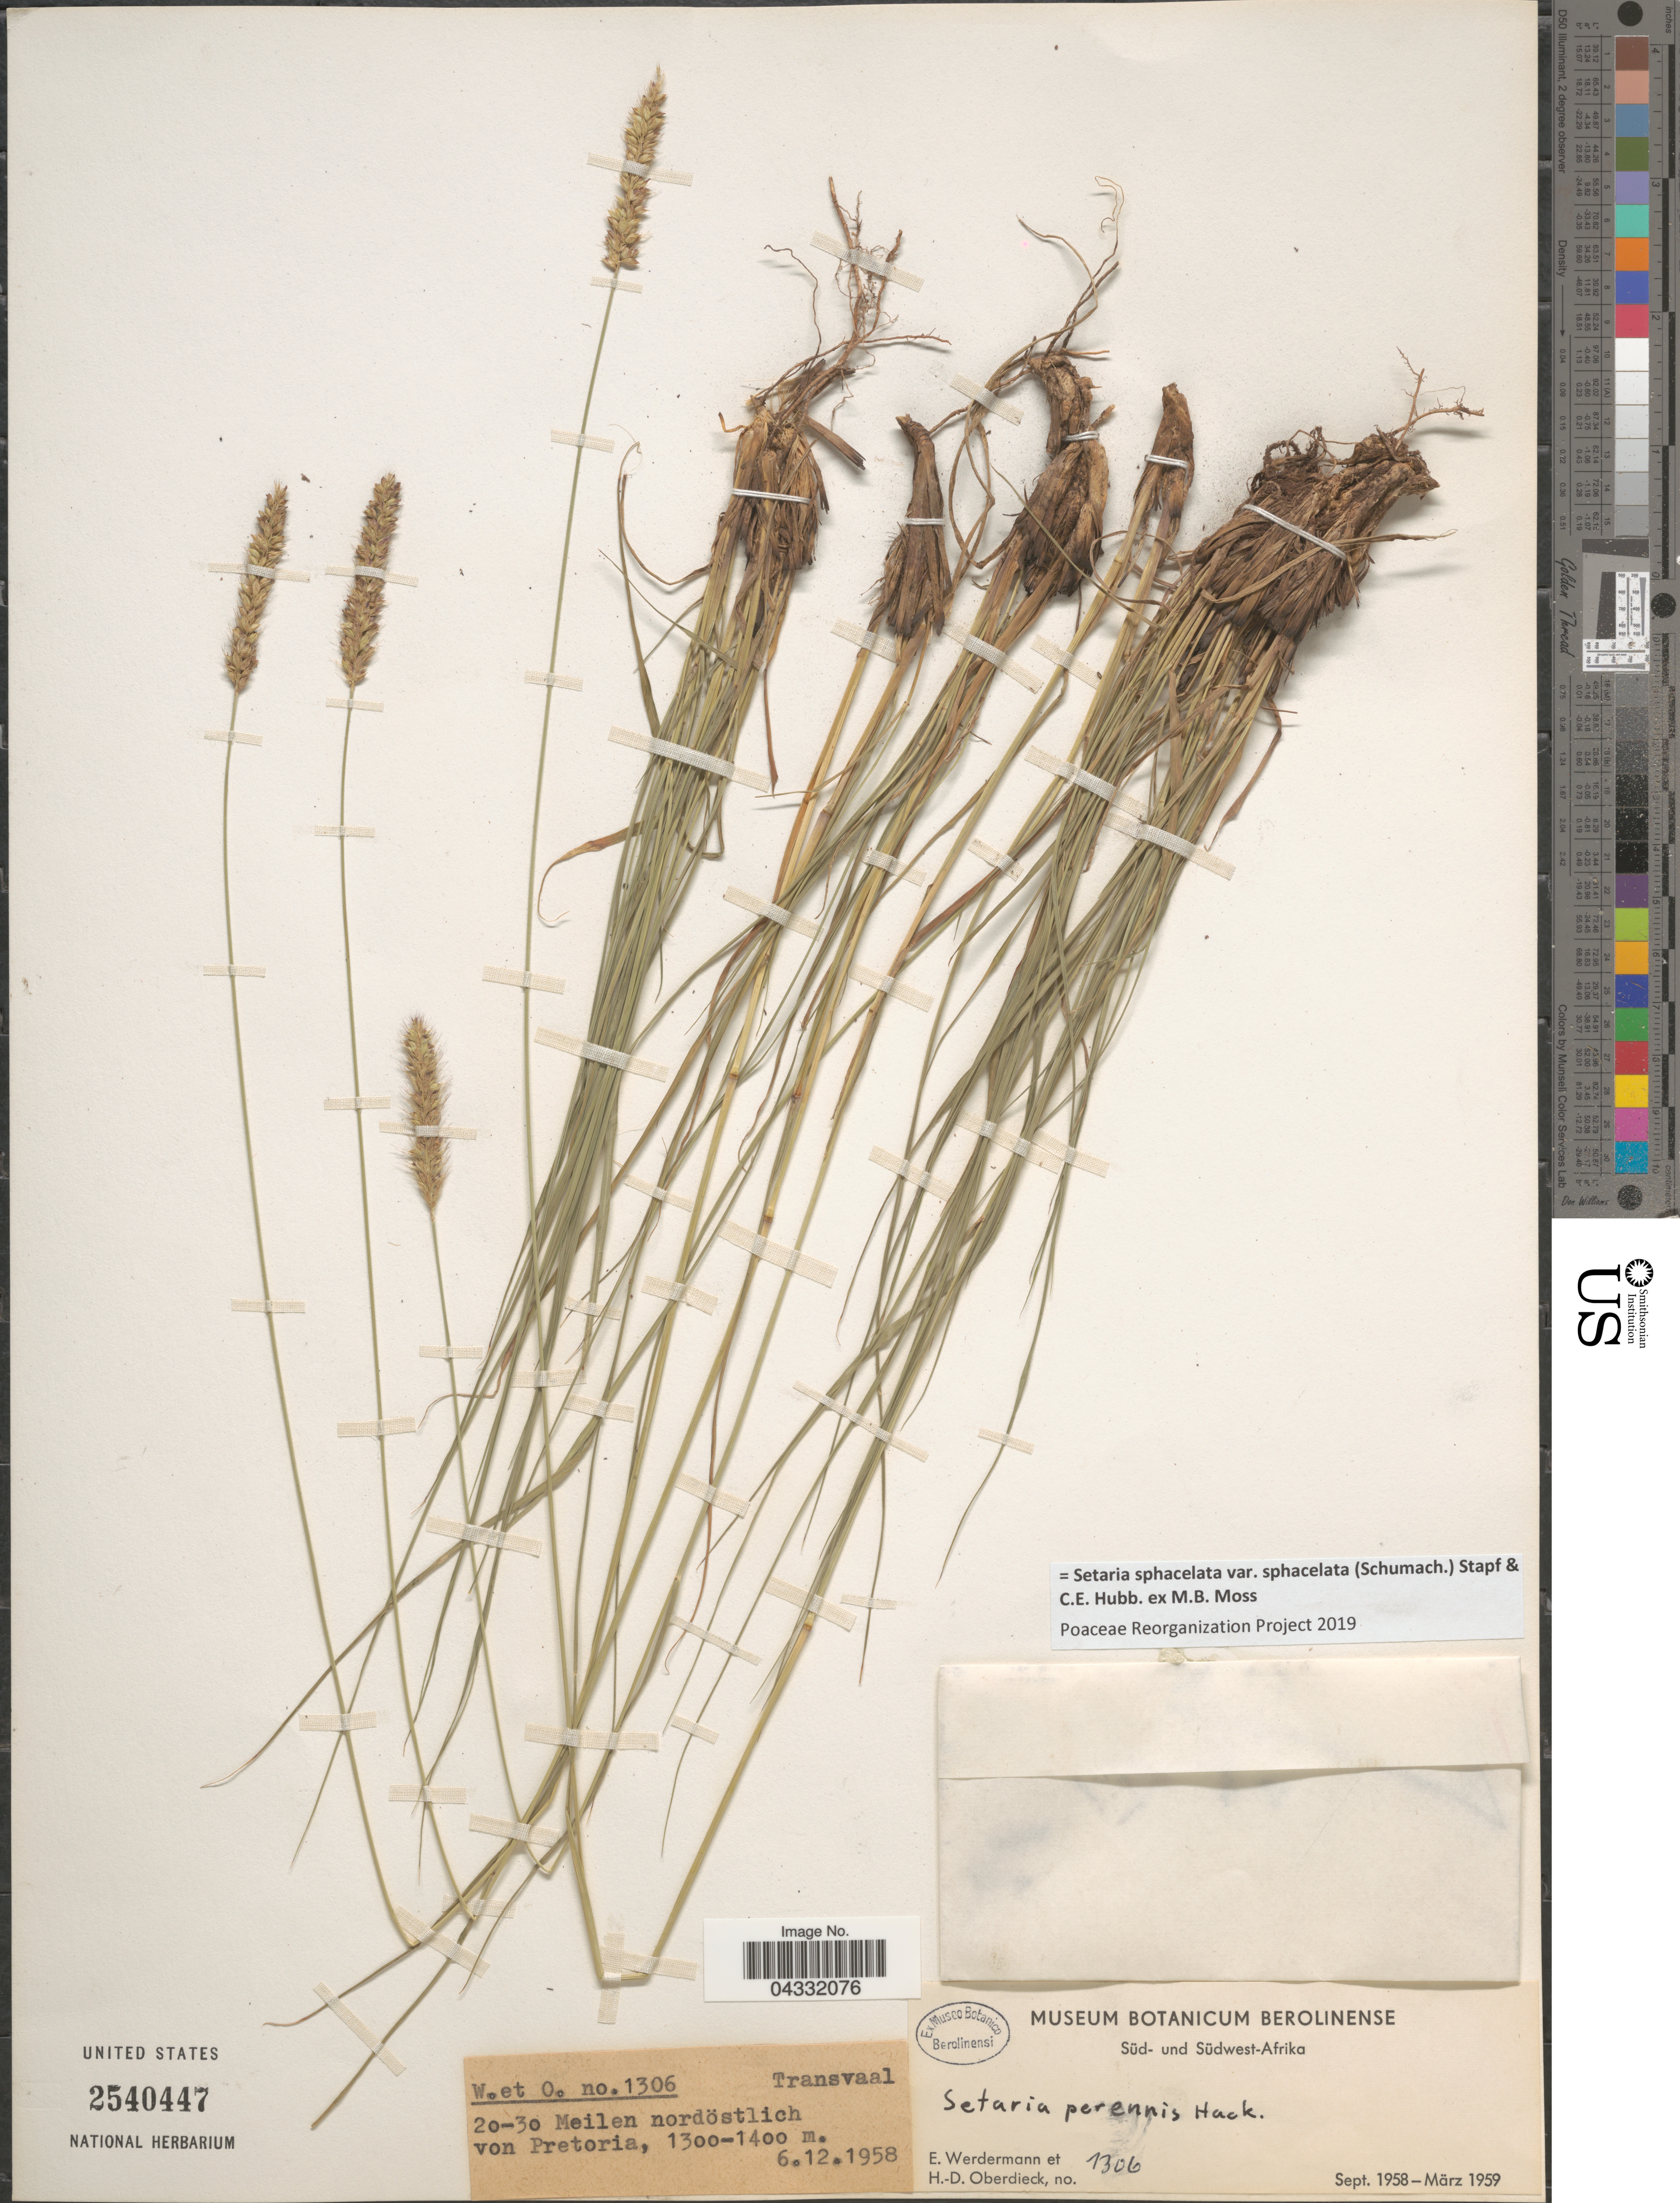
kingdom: Plantae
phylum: Tracheophyta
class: Liliopsida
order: Poales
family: Poaceae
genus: Setaria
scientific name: Setaria sphacelata var. sphacelata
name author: (Schumach.) Stapf & C. E. Hubb. ex M.B. Moss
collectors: E. Werdermann & H. Oberdieck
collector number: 1306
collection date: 1958-12-06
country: South Africa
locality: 20-30 Meilen nordöstlich von Pretoria.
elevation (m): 1300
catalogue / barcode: US 2540447